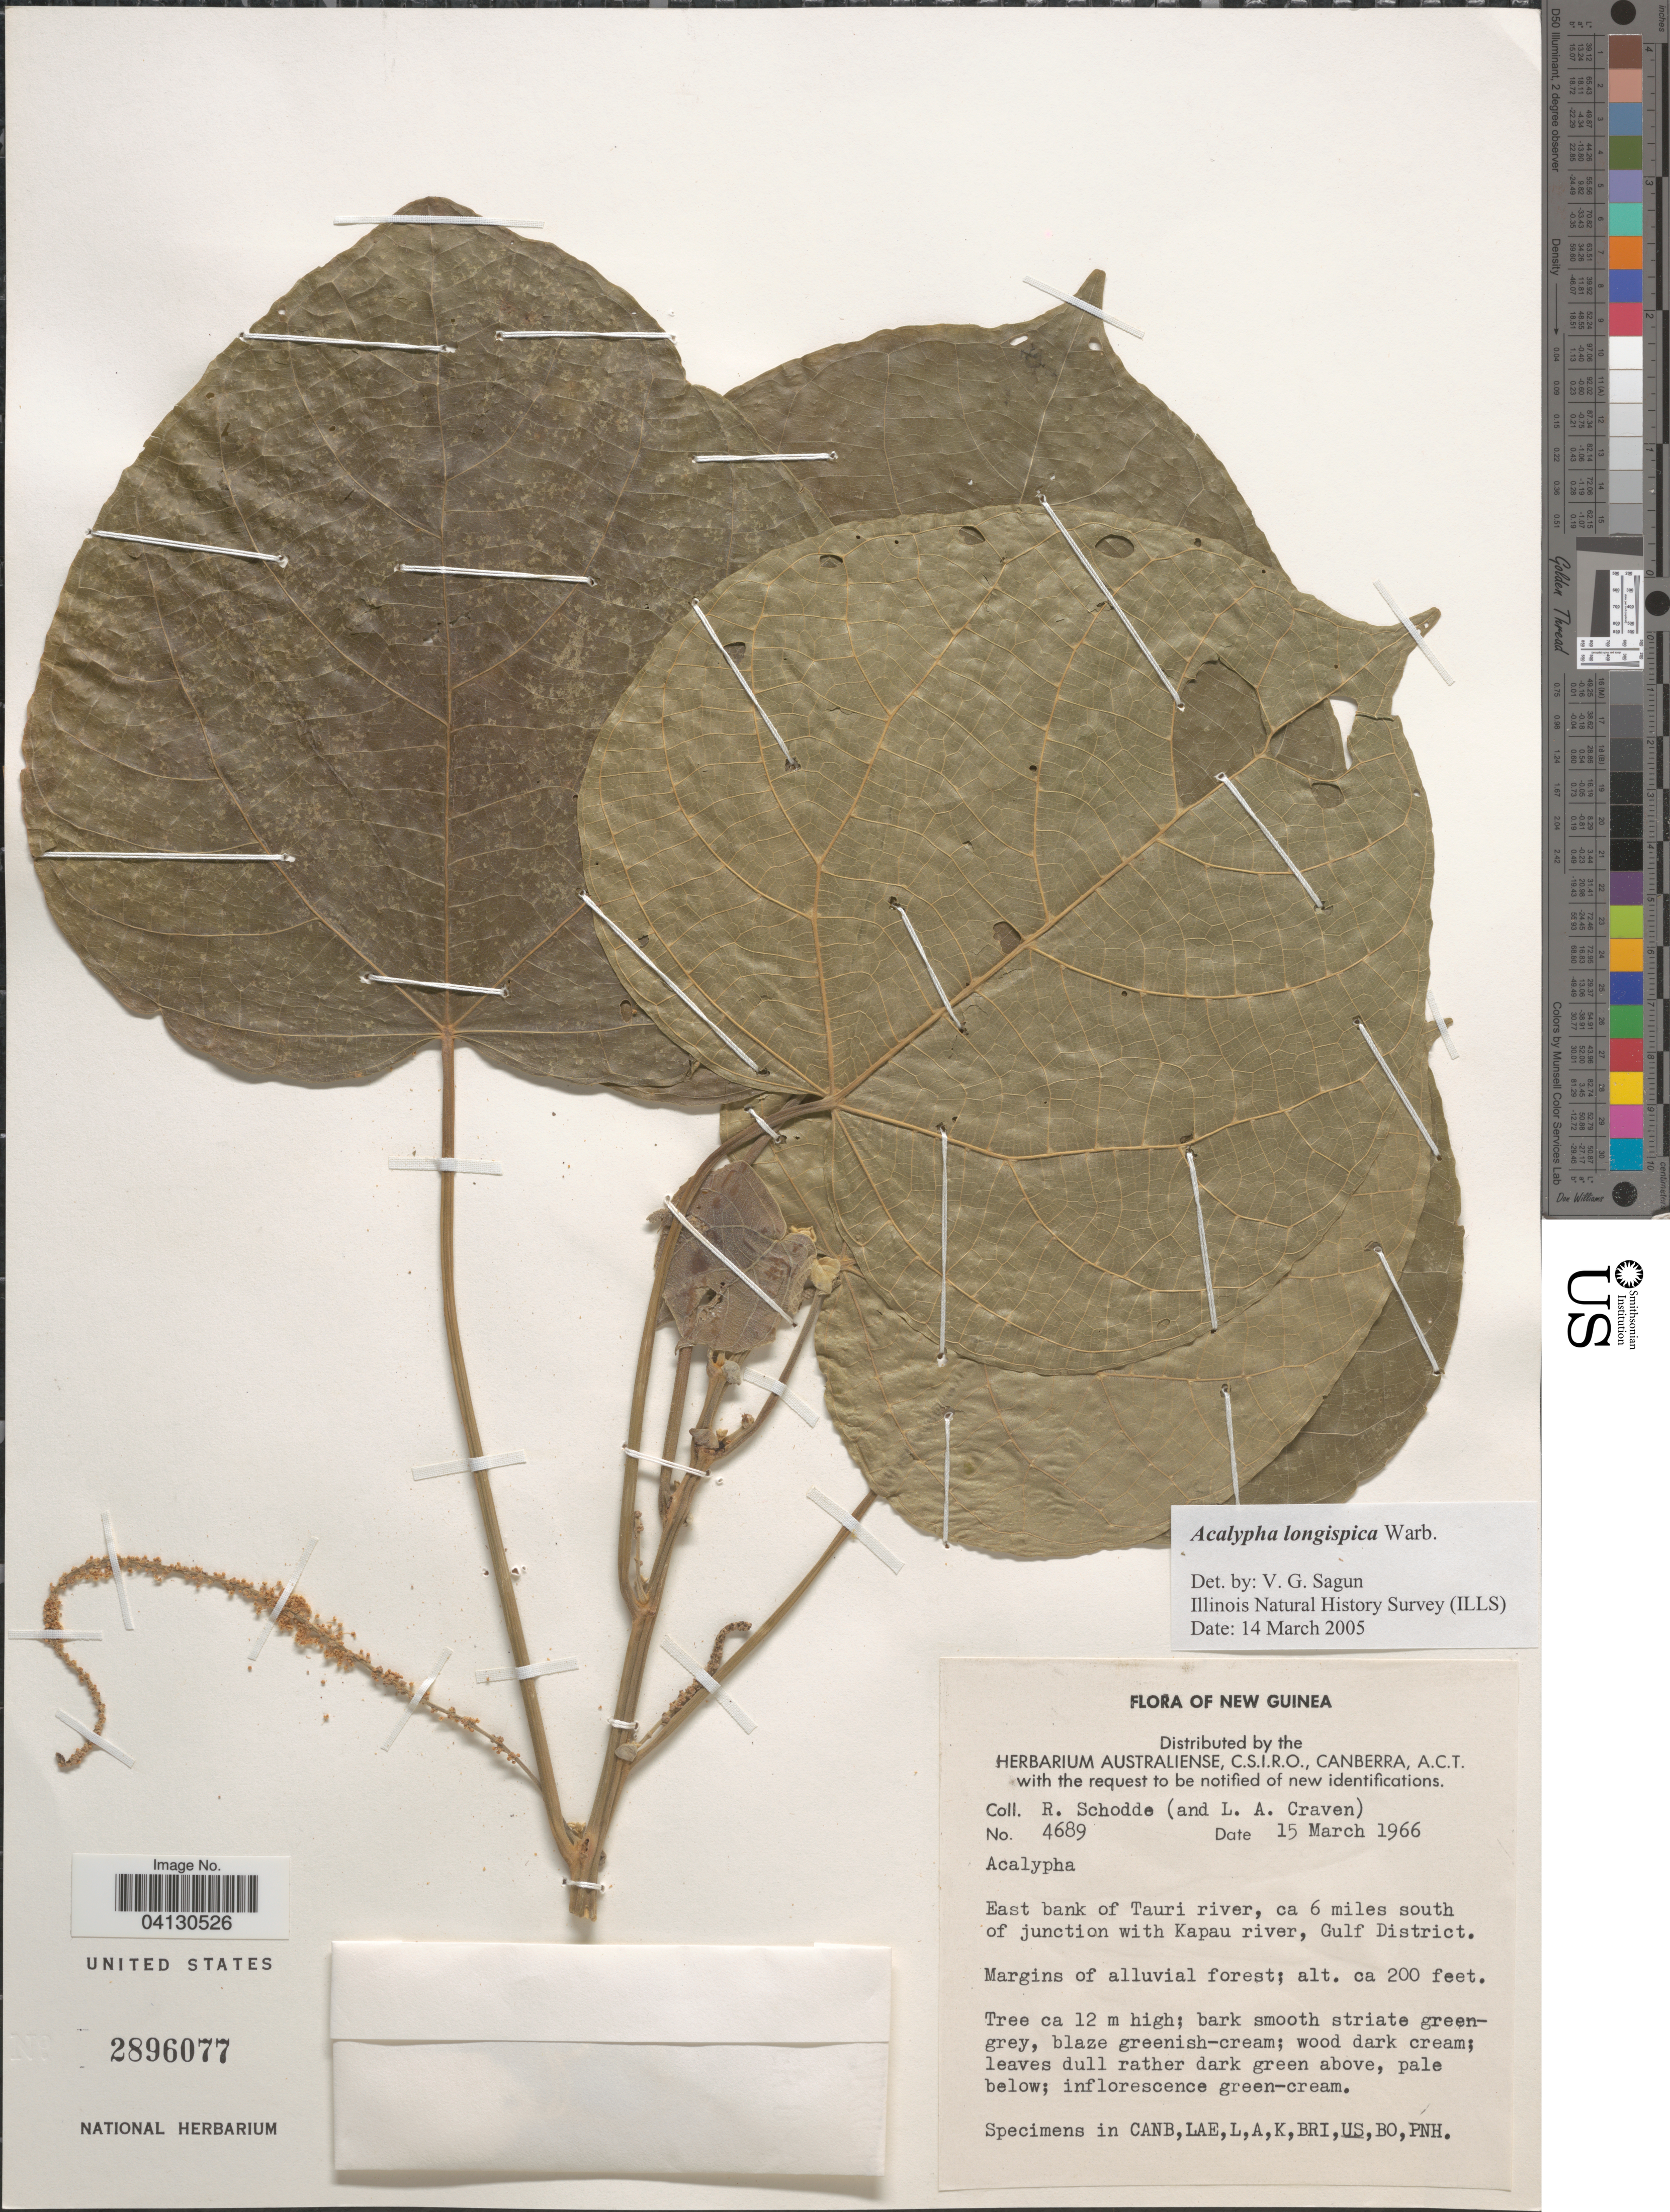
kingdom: Plantae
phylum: Tracheophyta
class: Magnoliopsida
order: Malpighiales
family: Euphorbiaceae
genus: Acalypha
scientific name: Acalypha longispica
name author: Warb.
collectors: R. Schodde & L. A. Craven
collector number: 4689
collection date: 1966-03-15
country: Papua New Guinea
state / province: Gulf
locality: New Guinea. East bank of Tauri river, ca 6 miles south of junction with Kapau river, Gulf District.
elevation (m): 61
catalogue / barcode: US 2896077